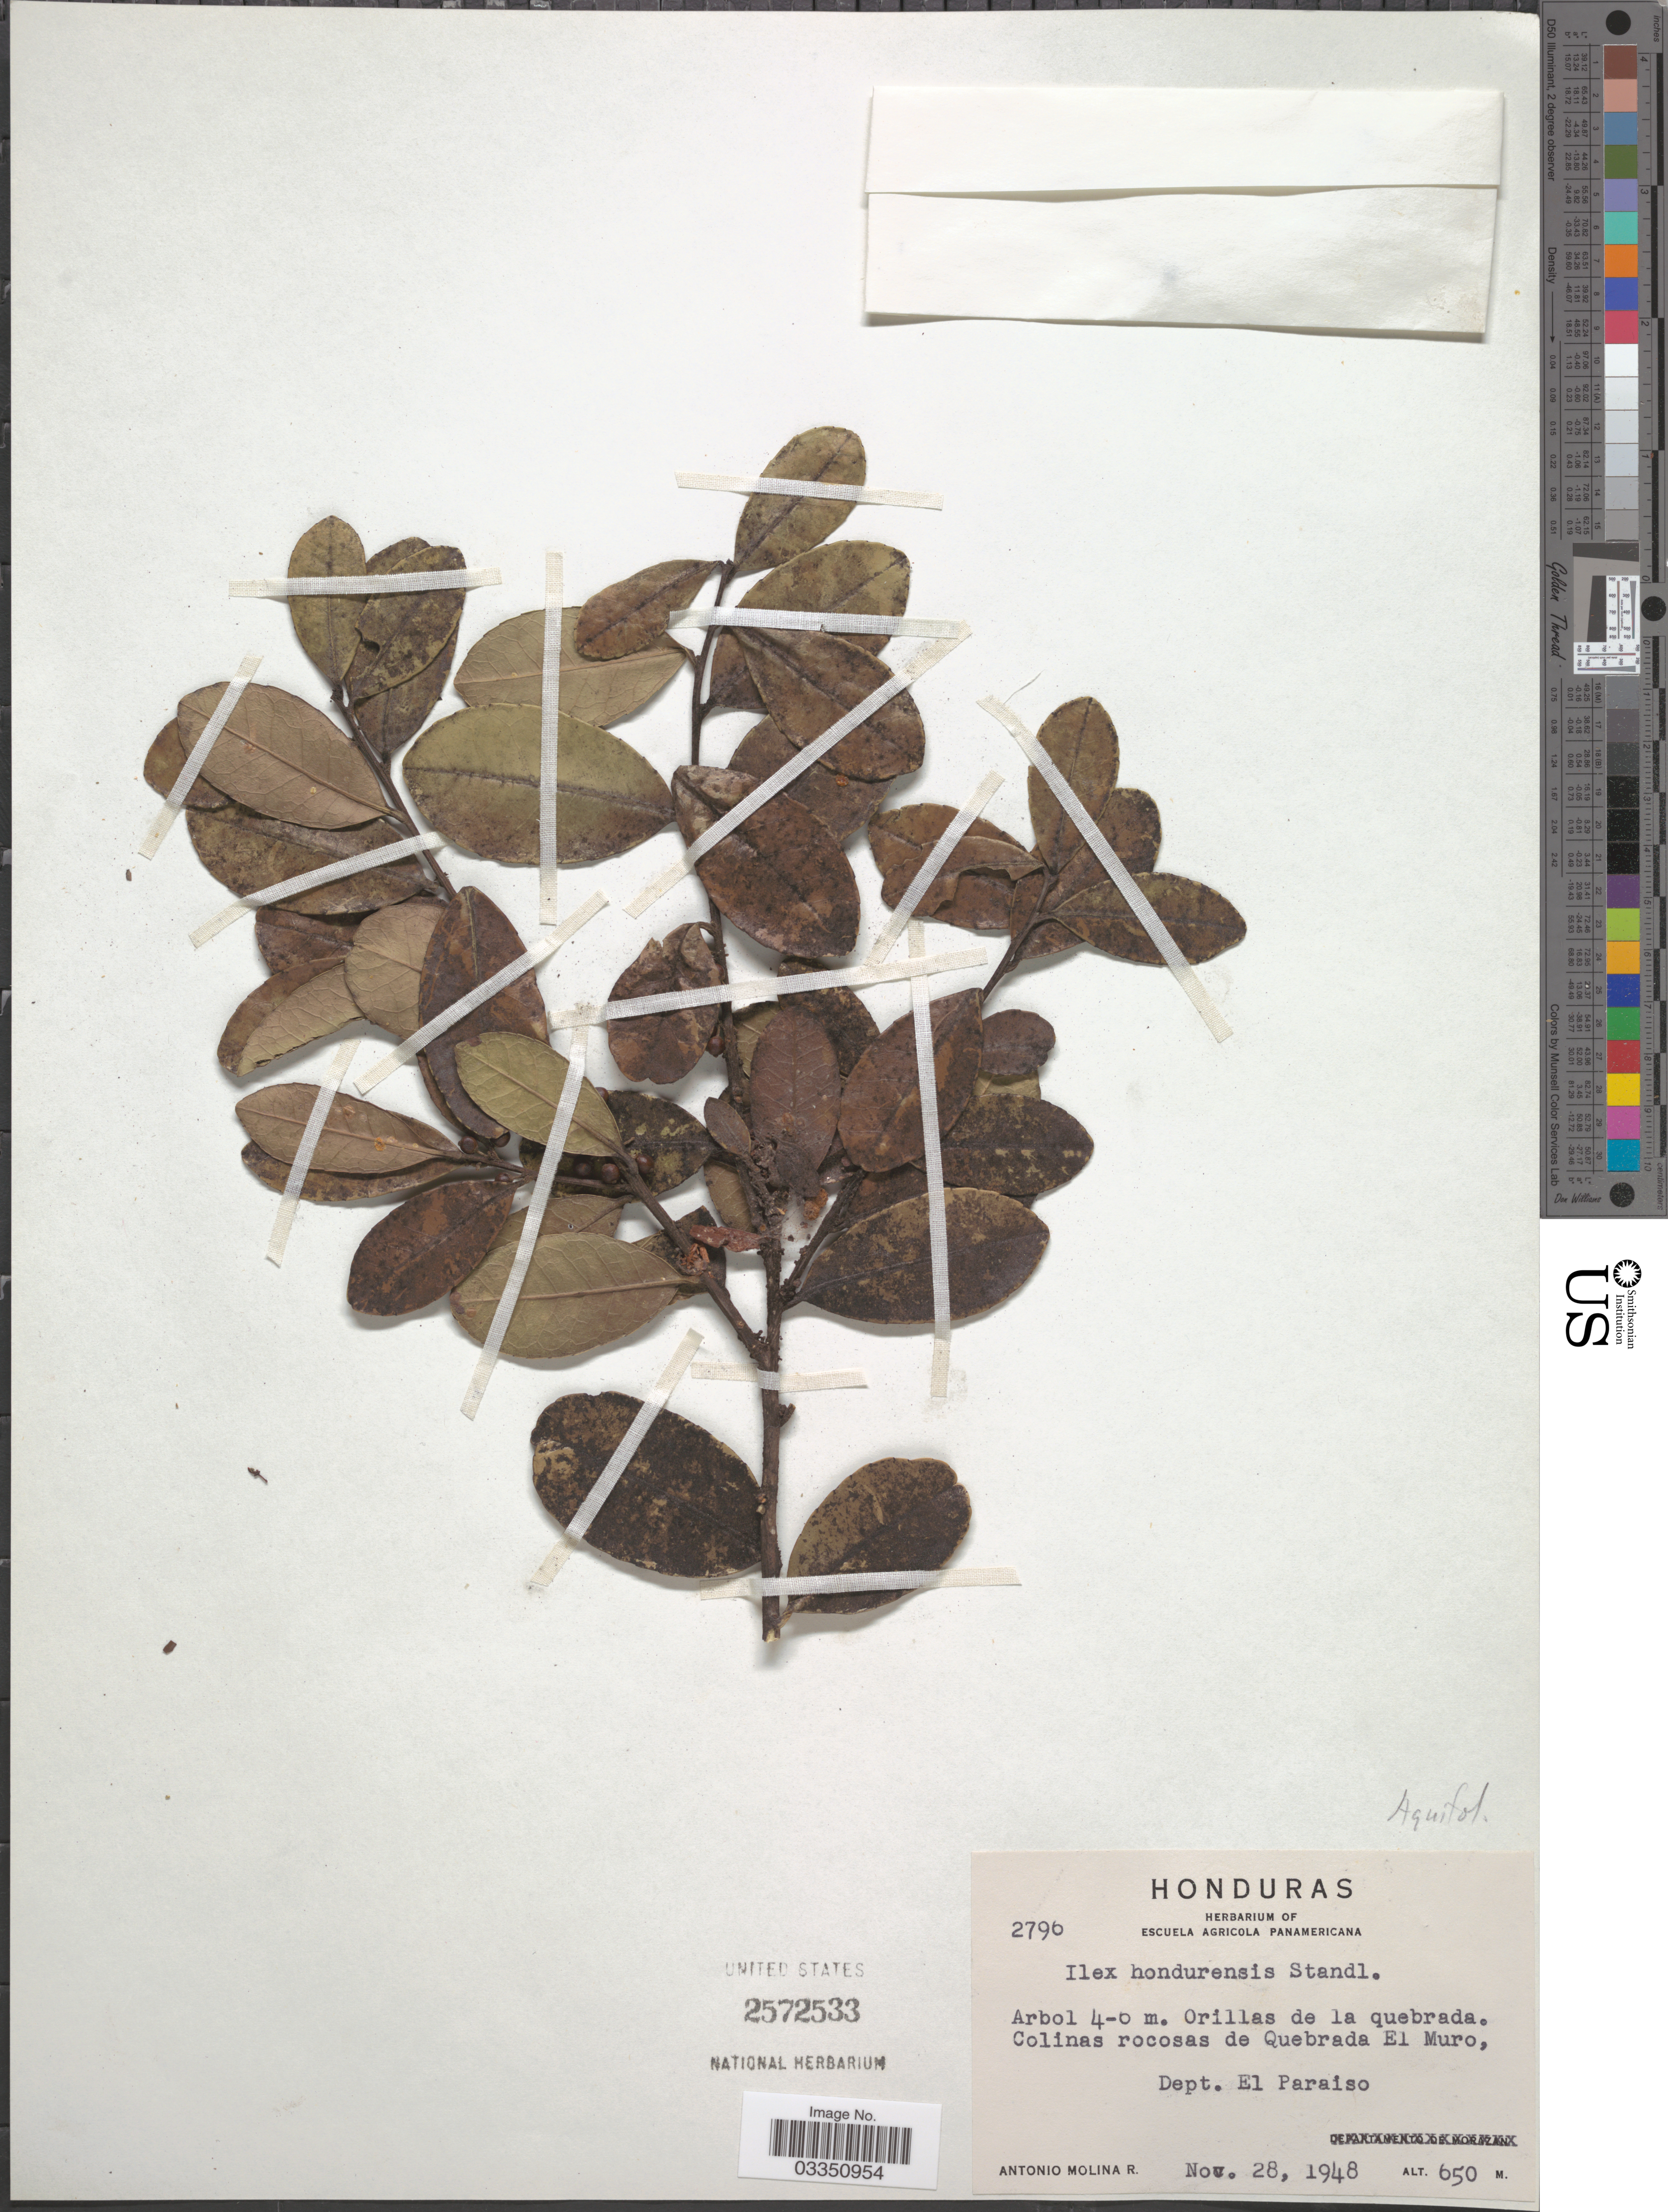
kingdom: Plantae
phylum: Tracheophyta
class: Magnoliopsida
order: Aquifoliales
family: Aquifoliaceae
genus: Ilex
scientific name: Ilex hondurensis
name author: Standl. ex Yunck.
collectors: A. Molina R.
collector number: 2796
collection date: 1948-11-28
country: Honduras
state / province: El Paraíso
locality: Colinas rocosas de Quebrada El Muro, Dept. El Paraiso.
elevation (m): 650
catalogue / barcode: US 2572533